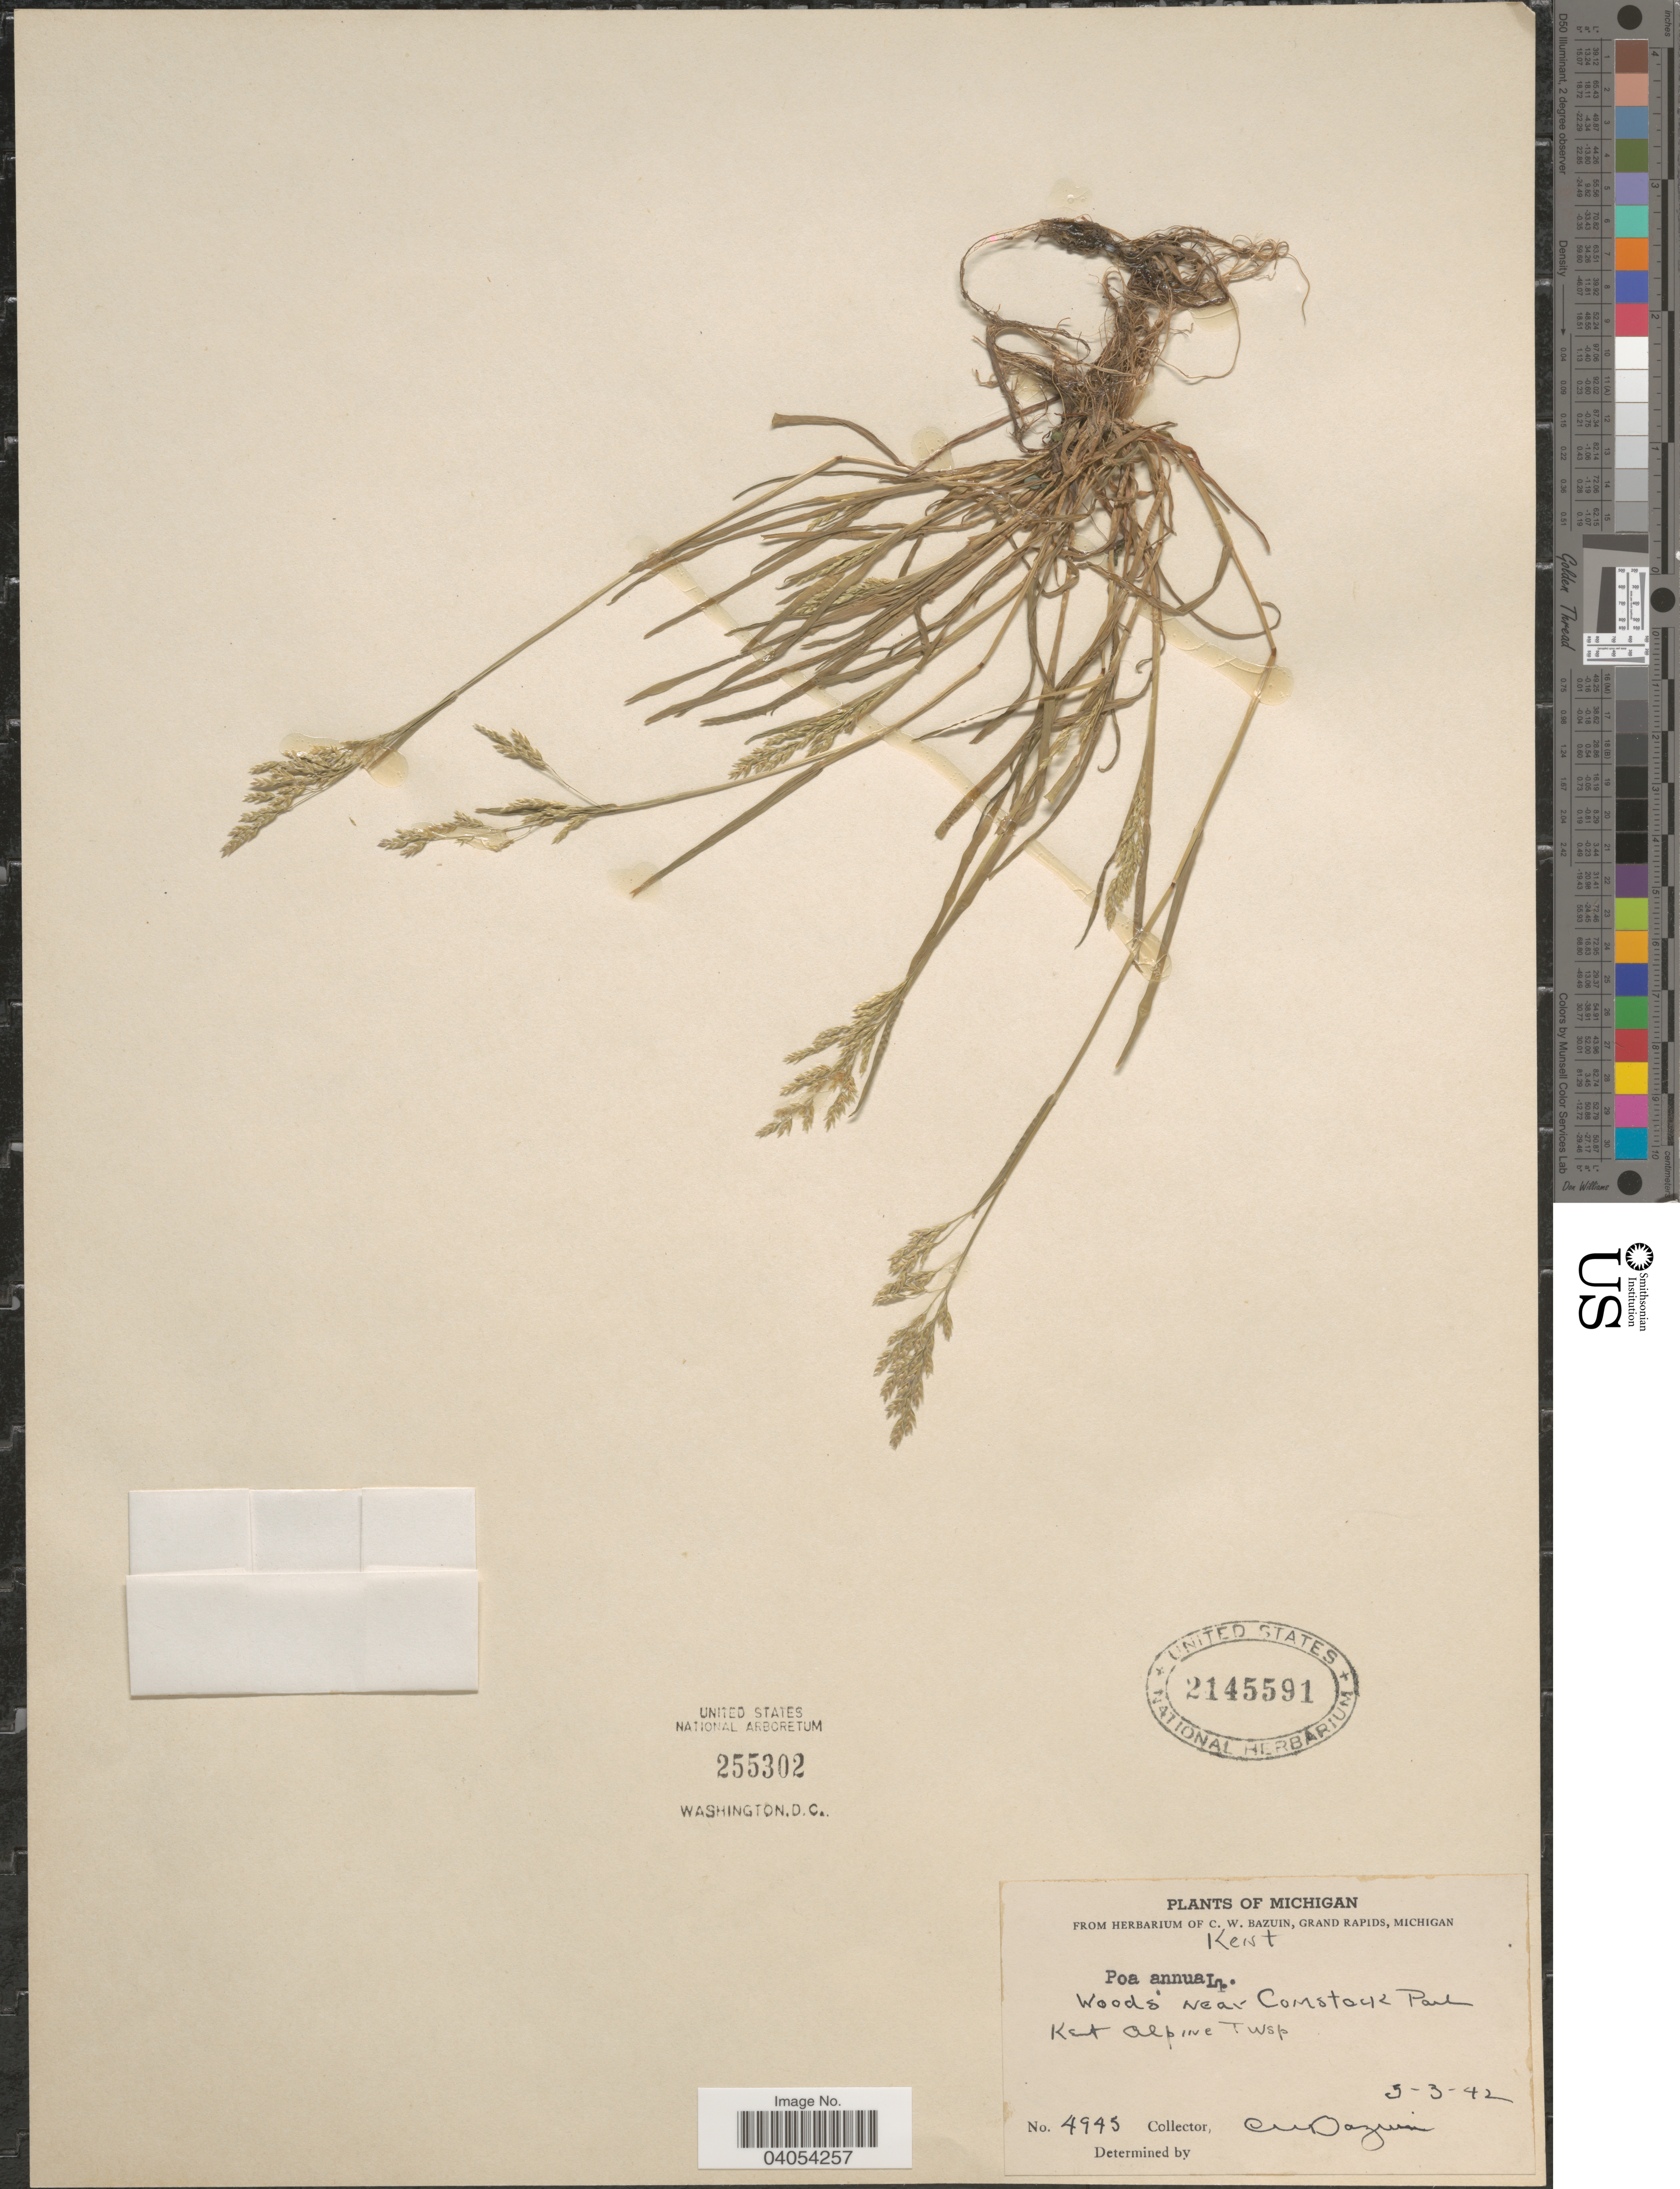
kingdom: Plantae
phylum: Tracheophyta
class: Liliopsida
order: Poales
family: Poaceae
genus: Poa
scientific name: Poa annua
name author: L.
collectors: C. Bazuin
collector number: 4945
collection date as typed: Transcribed d/m/y: 3/5/42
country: United States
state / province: Michigan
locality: Kent. Woods near Comstock Park Kent. Alpine Twsp.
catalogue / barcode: US 2145591